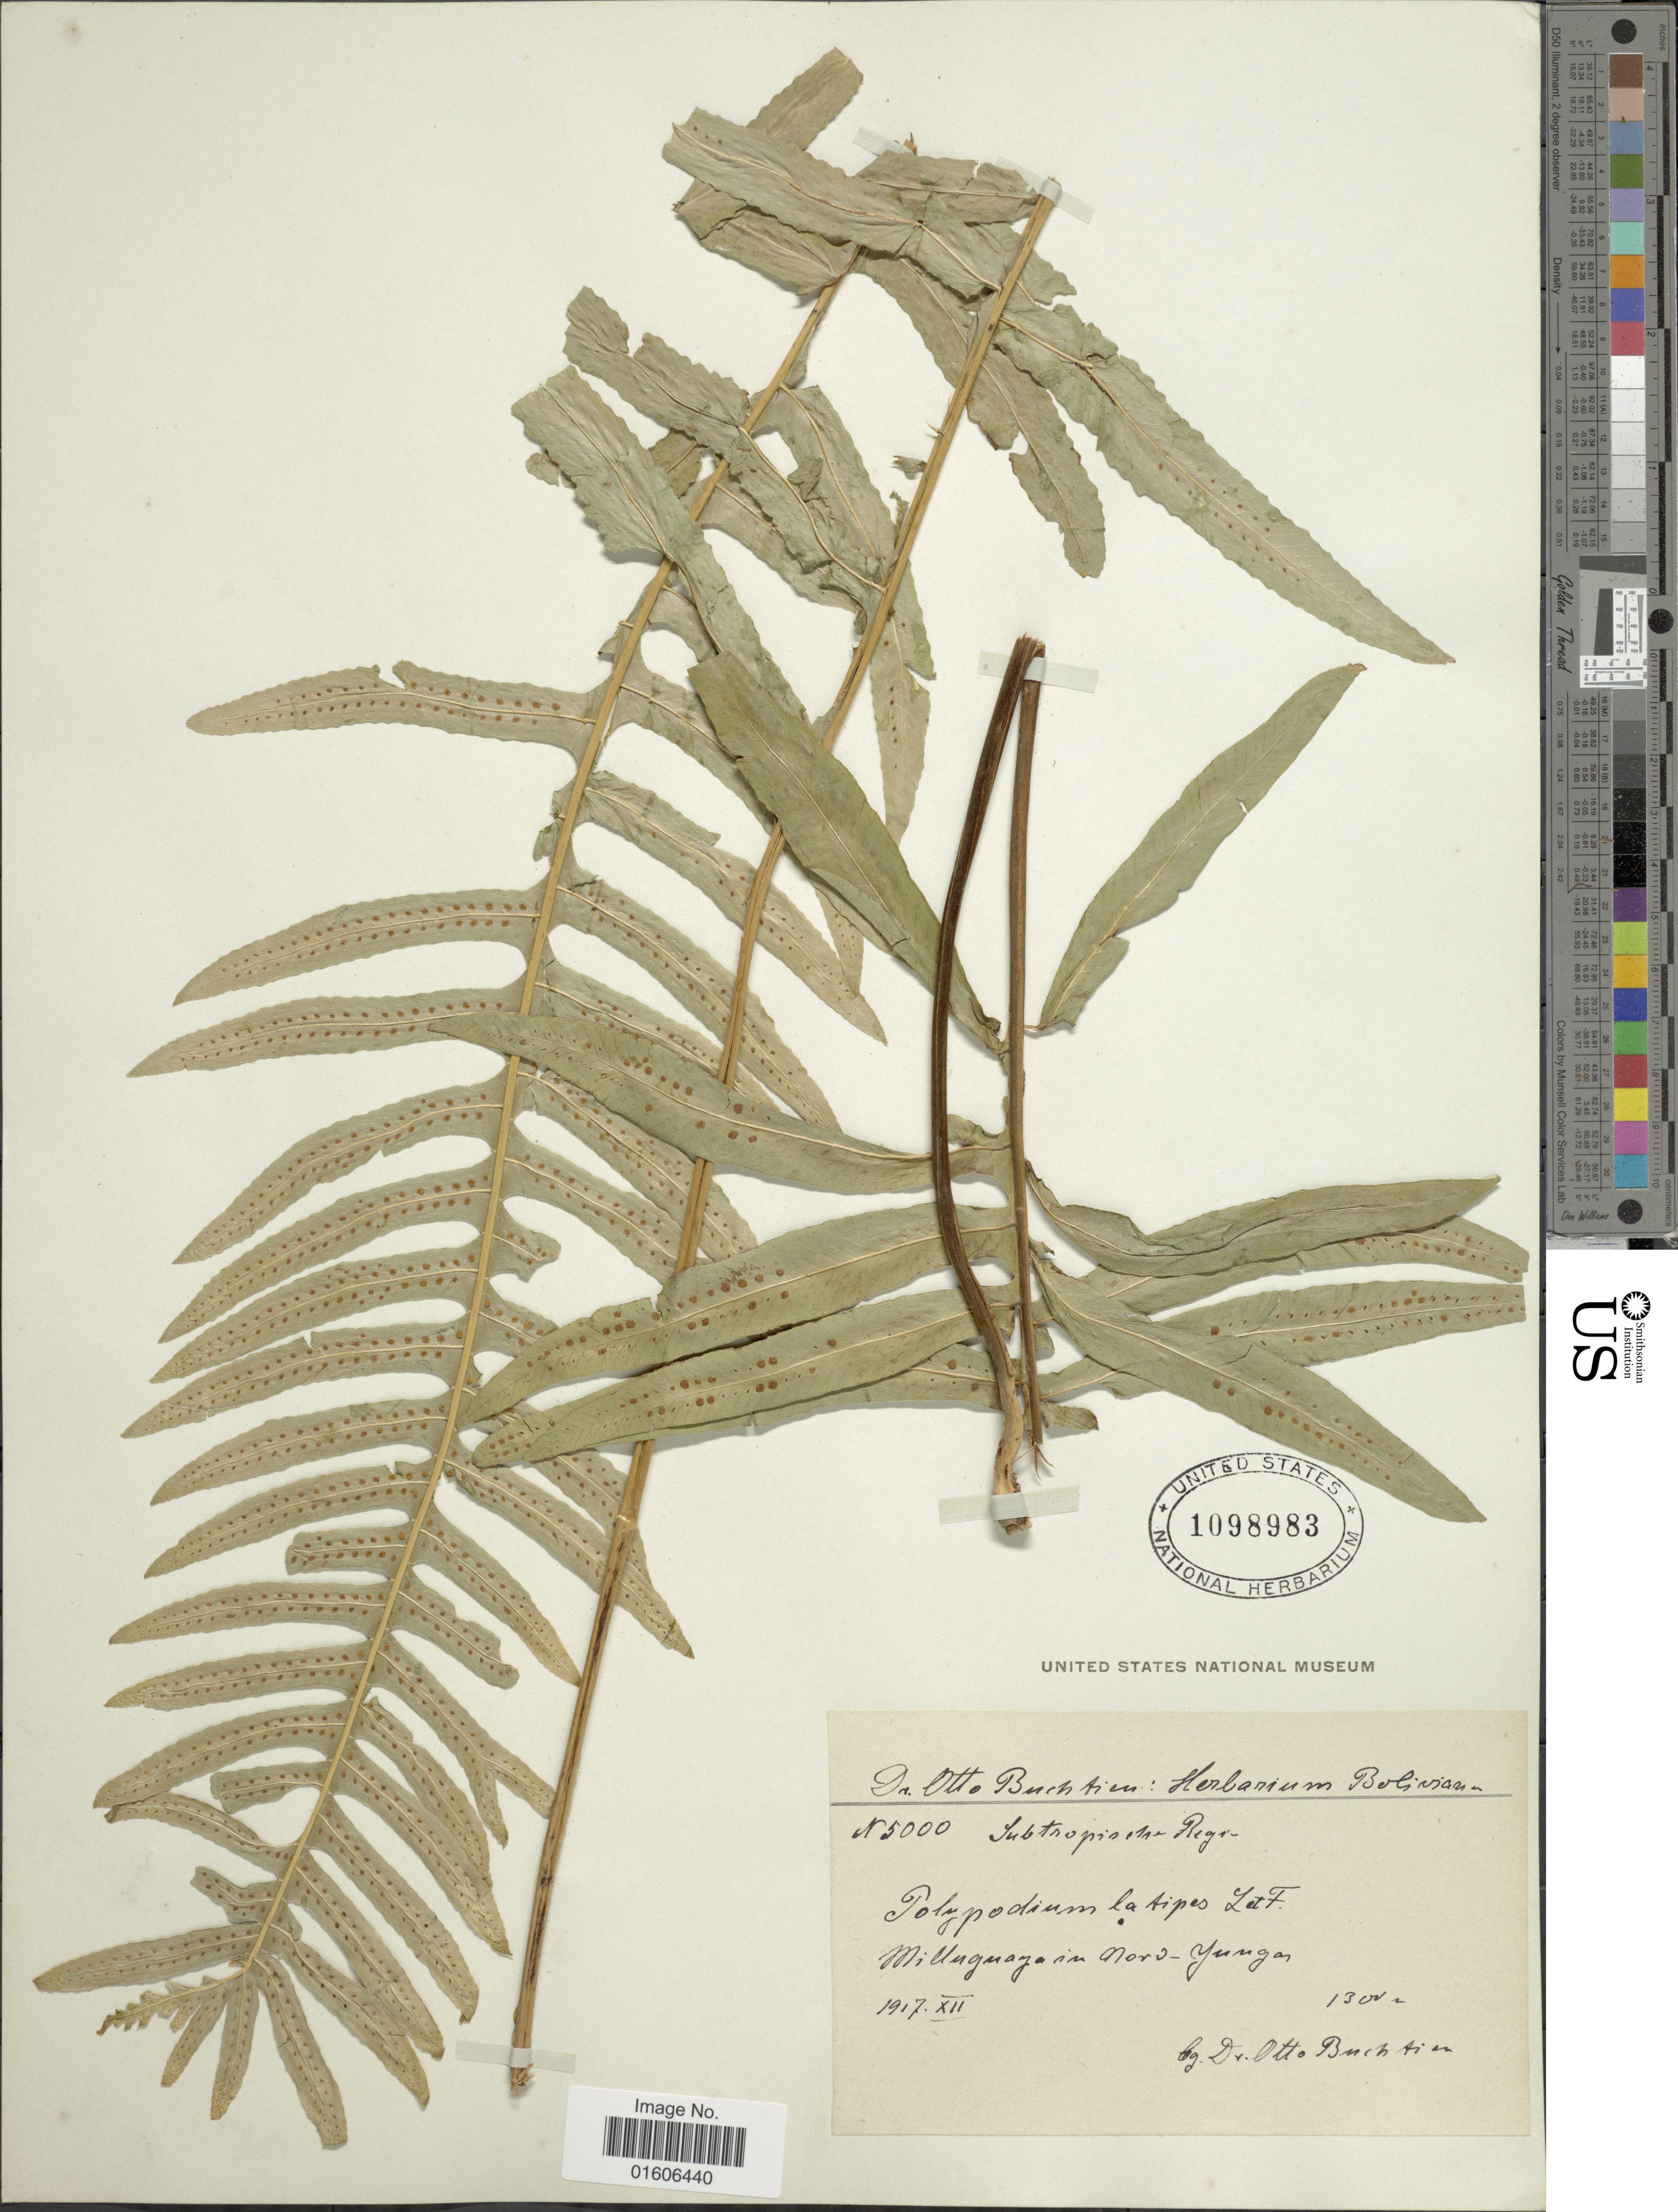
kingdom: Plantae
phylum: Tracheophyta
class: Polypodiopsida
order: Polypodiales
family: Polypodiaceae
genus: Serpocaulon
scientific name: Serpocaulon latipes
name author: (Langsd. & Fischer) A.R. Sm.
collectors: O. Buchtien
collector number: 5000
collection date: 1917-12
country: Bolivia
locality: Milluguayain Nord-Yungas.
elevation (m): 1300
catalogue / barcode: US 109983